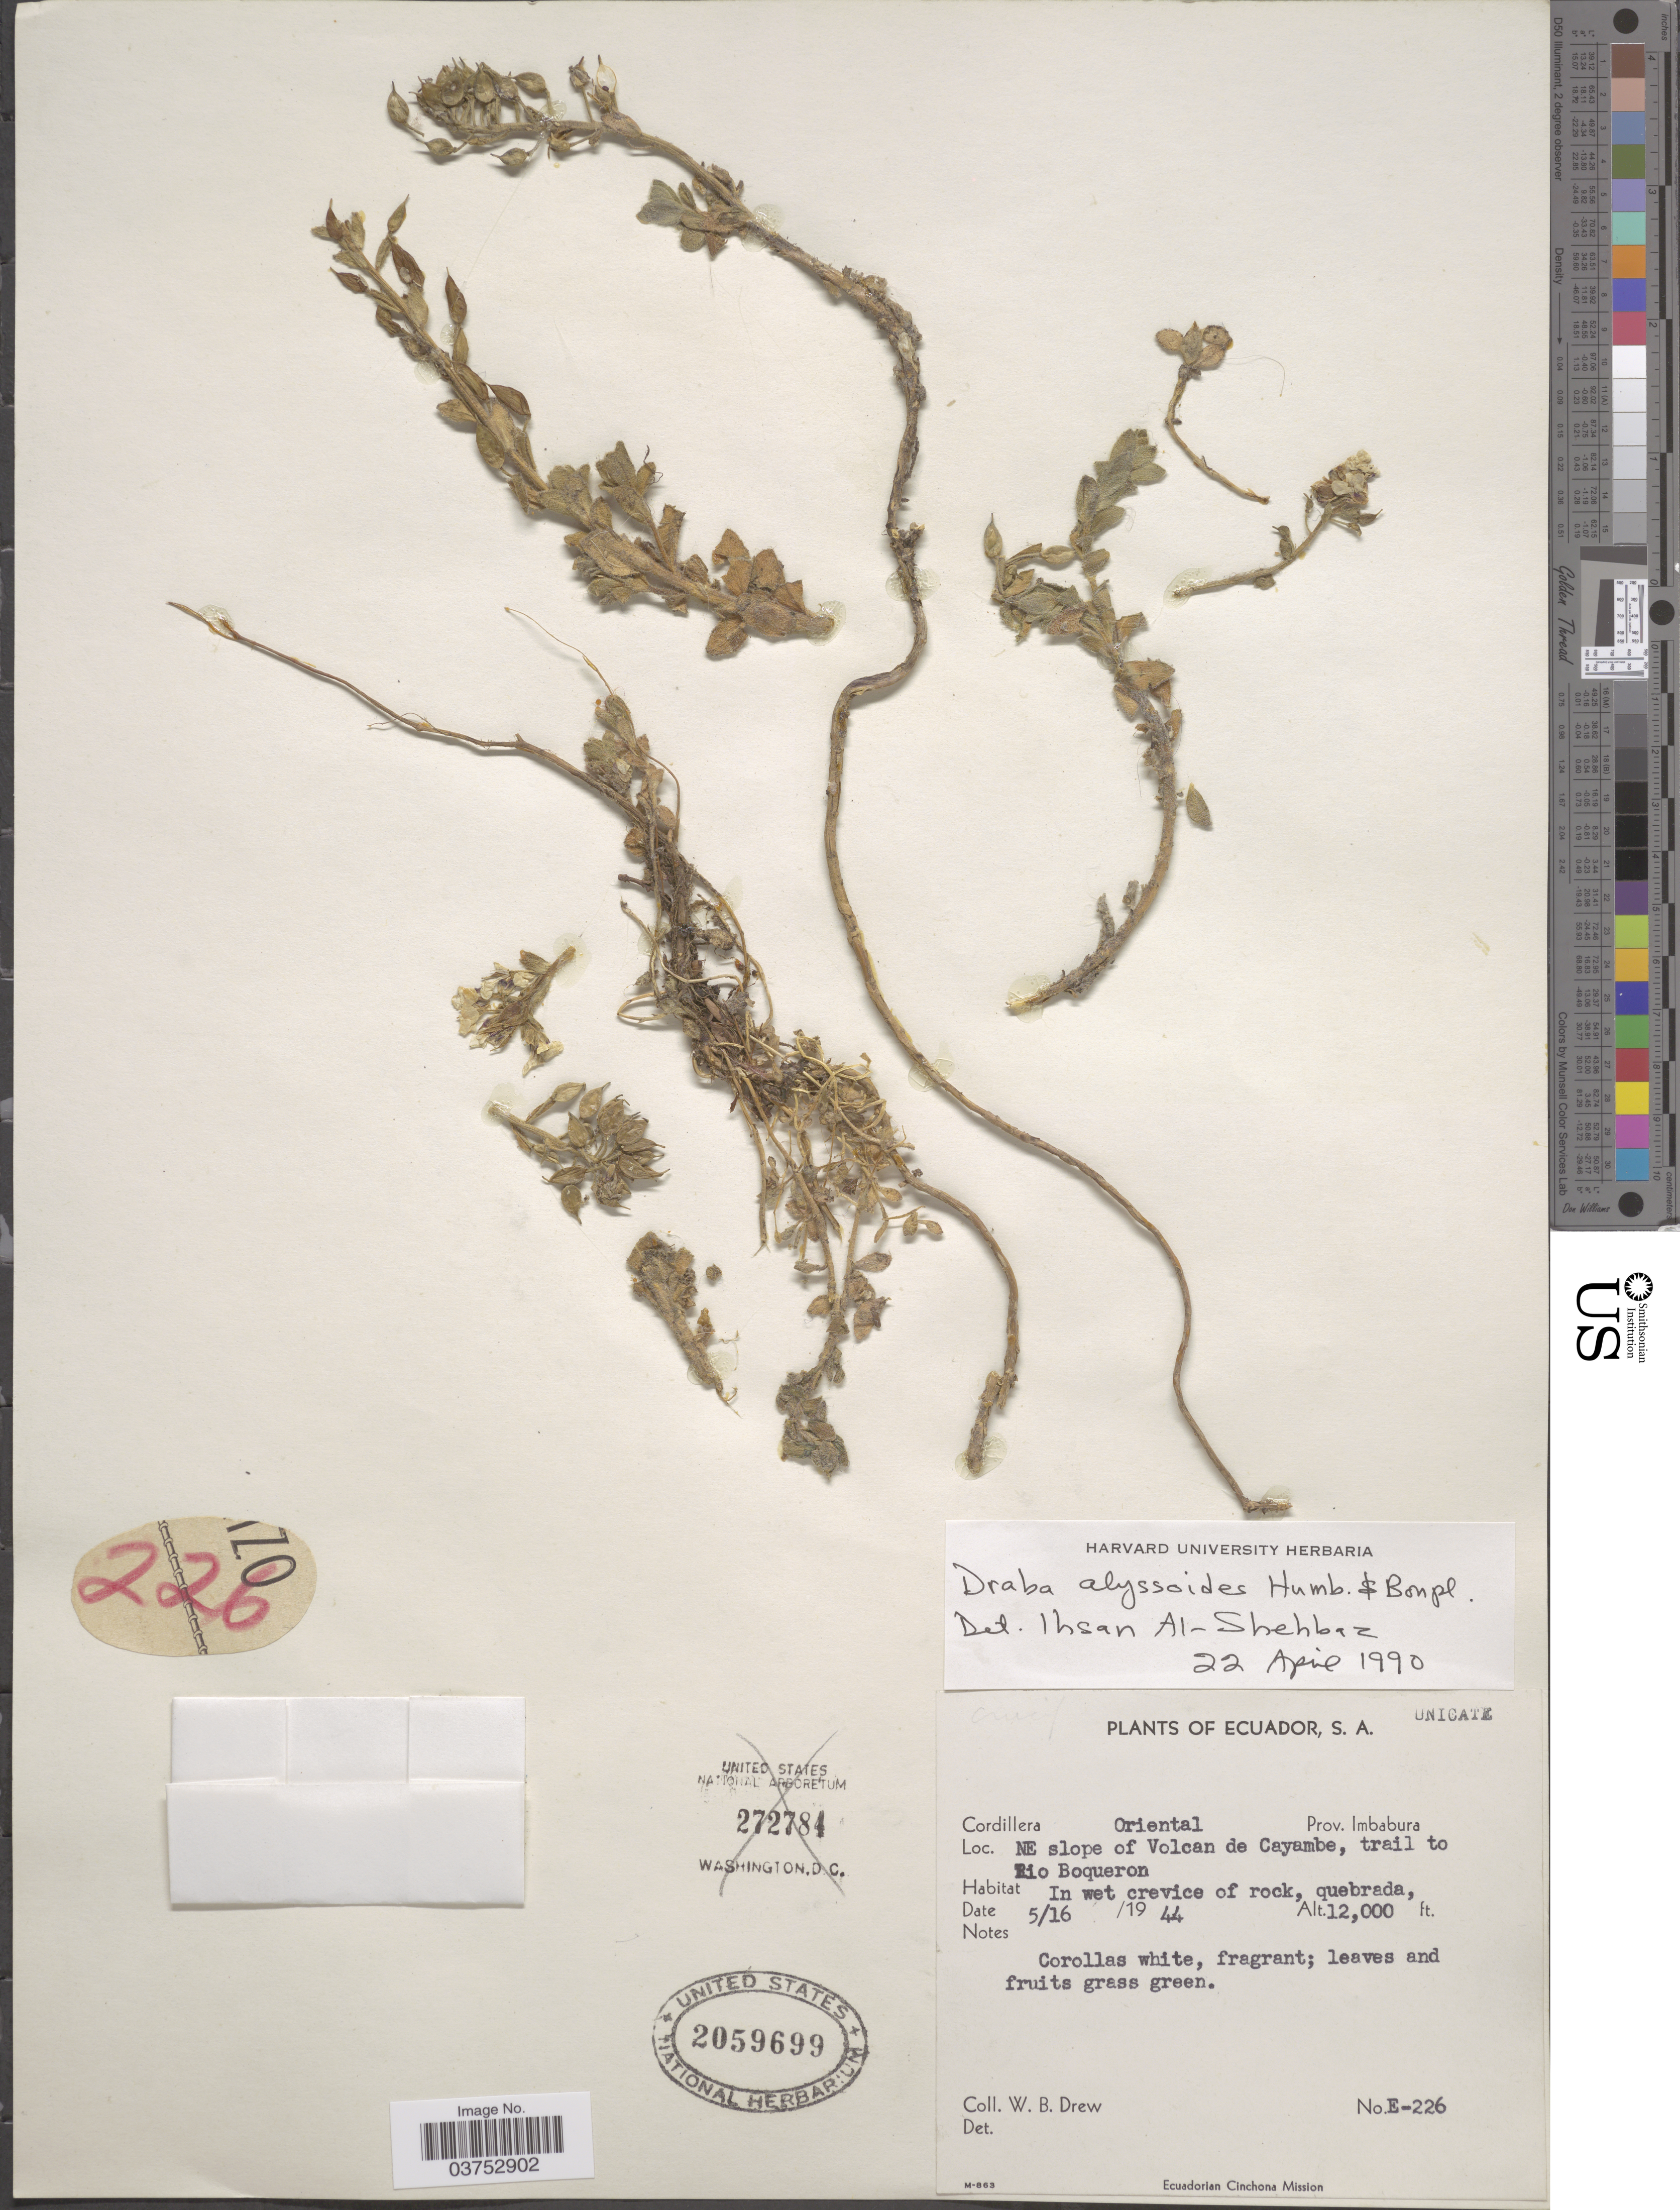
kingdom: Plantae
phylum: Tracheophyta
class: Magnoliopsida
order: Brassicales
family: Brassicaceae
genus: Draba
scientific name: Draba alyssoides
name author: Humb. & Bonpl. ex DC.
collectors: W. B. Drew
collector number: E-226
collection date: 1944-05-16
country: Ecuador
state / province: Imbabura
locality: Cordillera Oriental. NE slope of Volcan de Cayambe, trail to Rio Boqueron.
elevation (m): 3658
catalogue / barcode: US 2059699